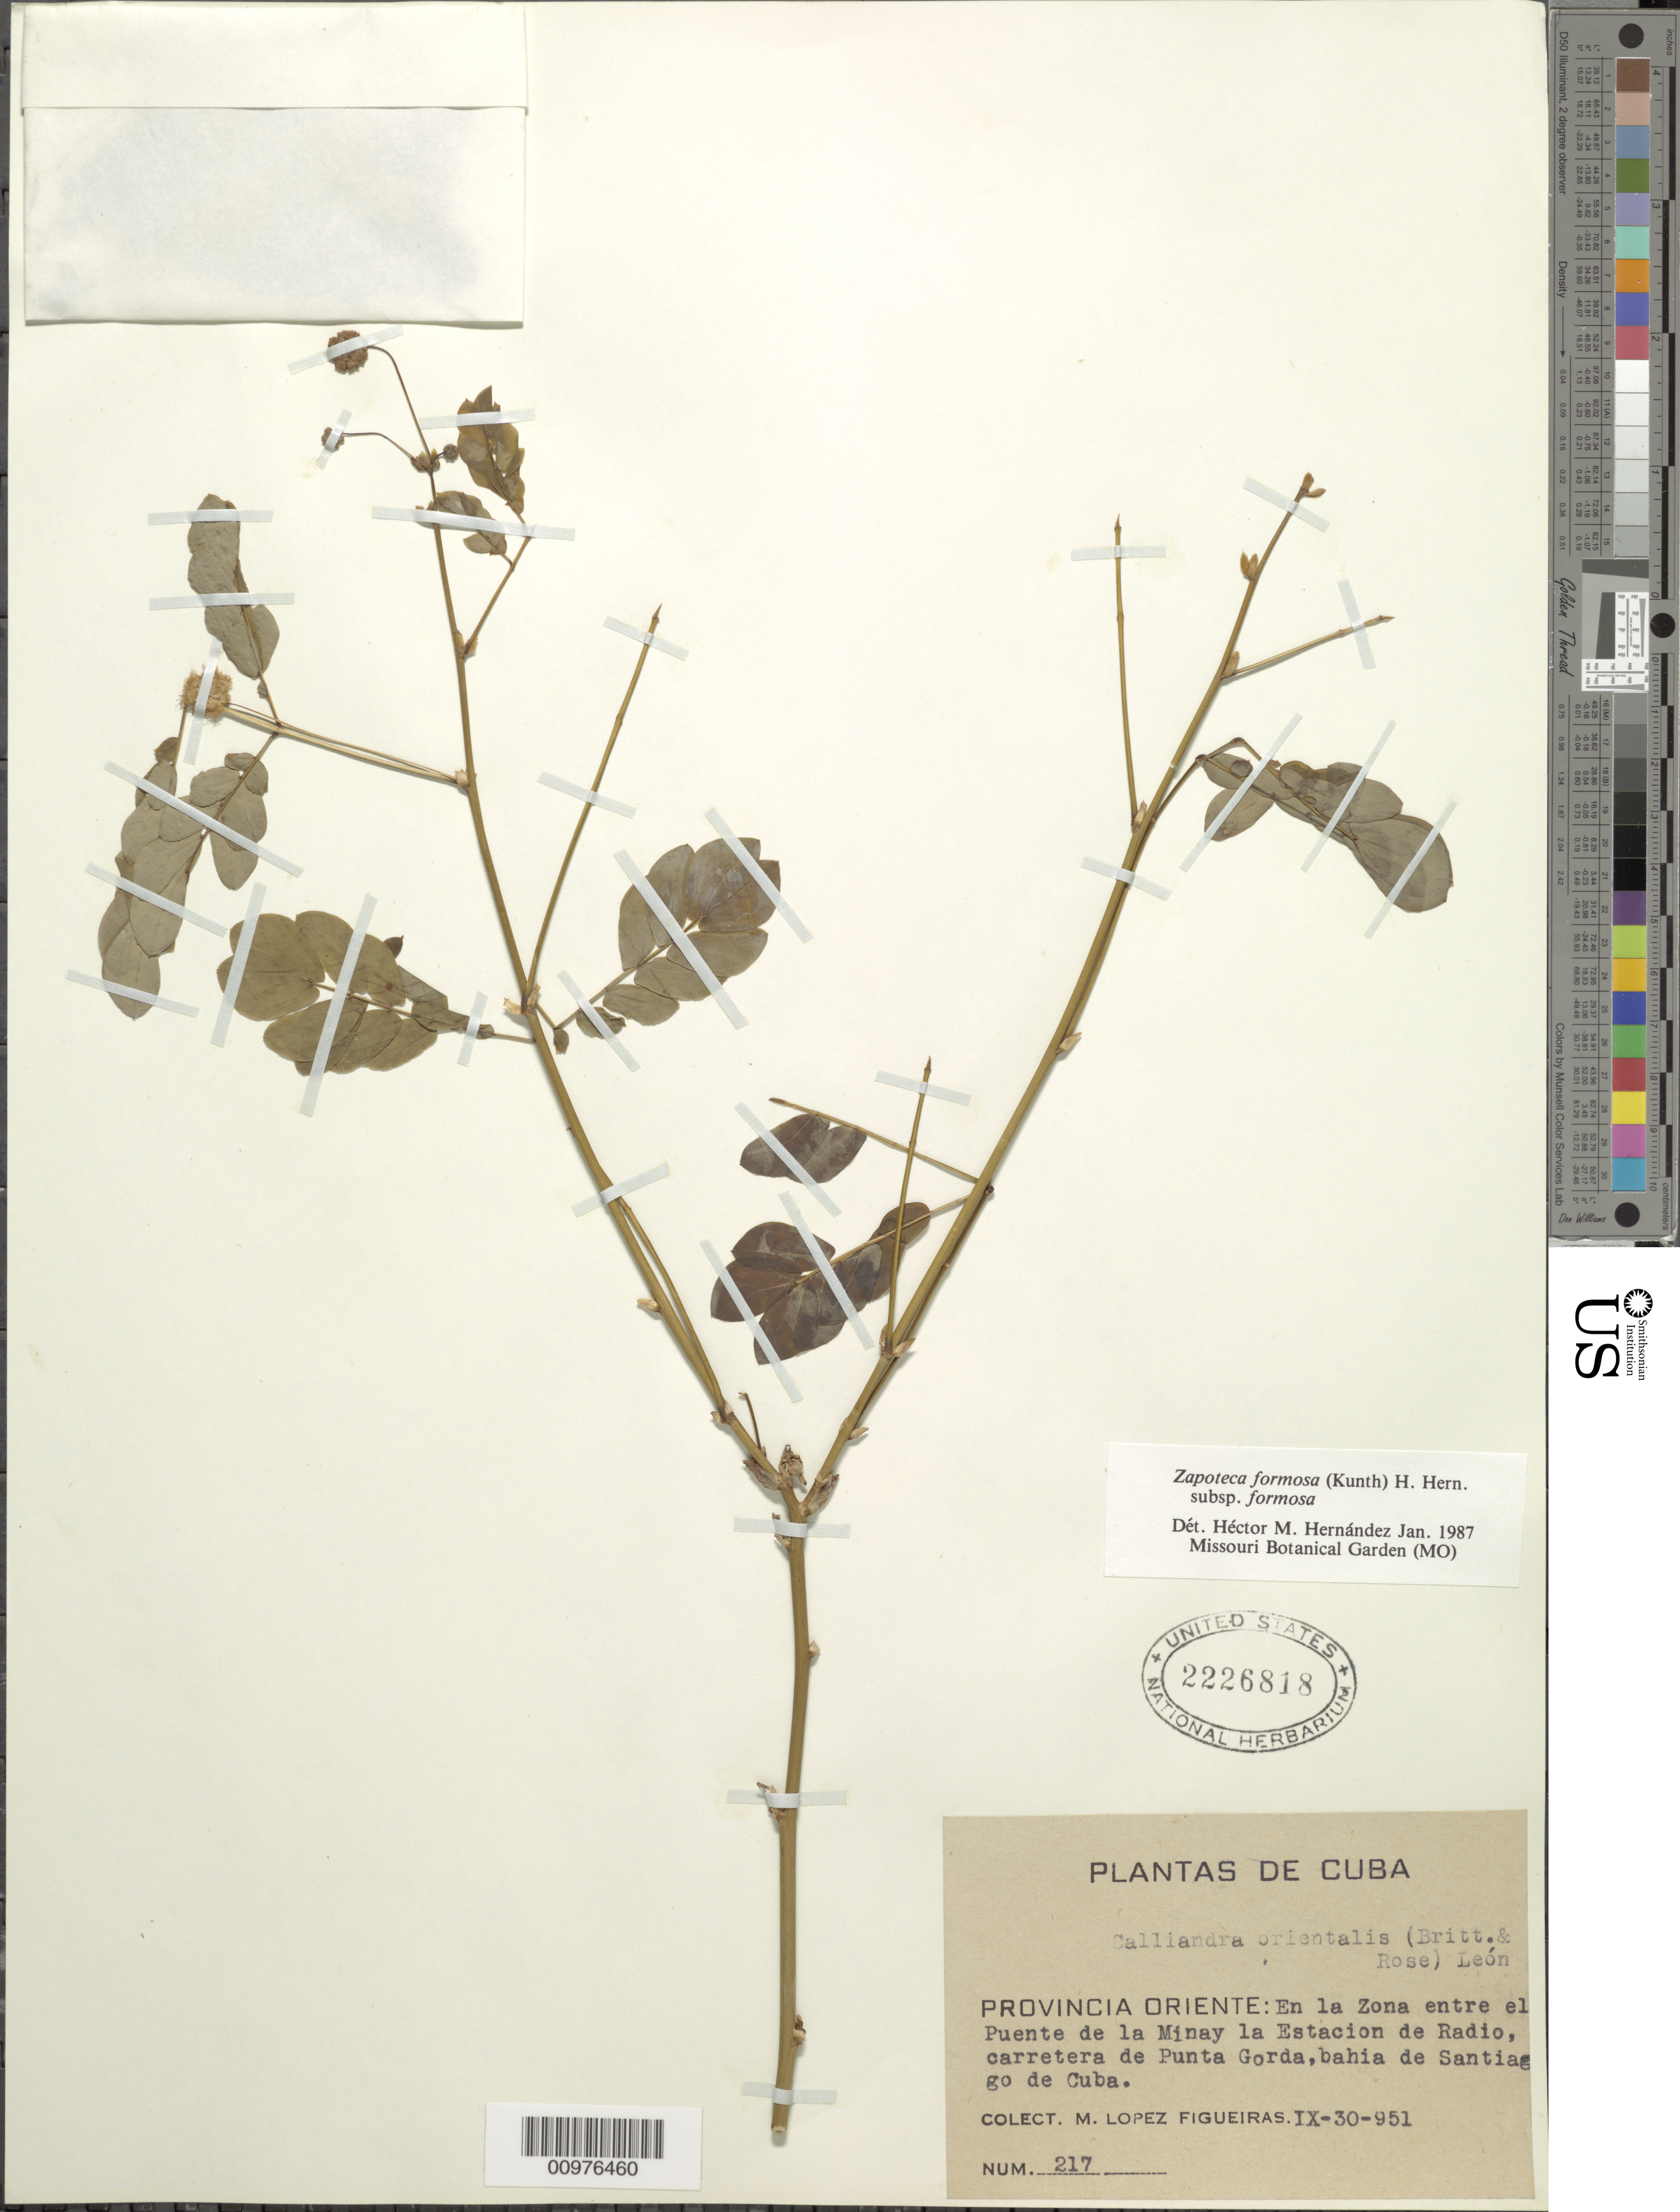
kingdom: Plantae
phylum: Tracheophyta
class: Magnoliopsida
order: Fabales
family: Fabaceae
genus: Zapoteca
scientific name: Zapoteca formosa subsp. formosa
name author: (Kunth) H.M. Hern.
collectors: M. López Figueiras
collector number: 217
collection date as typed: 30 Sep 1951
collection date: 1951-09-30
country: Cuba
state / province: Santiago de Cuba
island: Cuba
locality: En la zona entre el Puente de la Minay la Estacion de Radio, carretera de Punta Gorda, bahia de Santiago de Cuba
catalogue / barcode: US 2226818